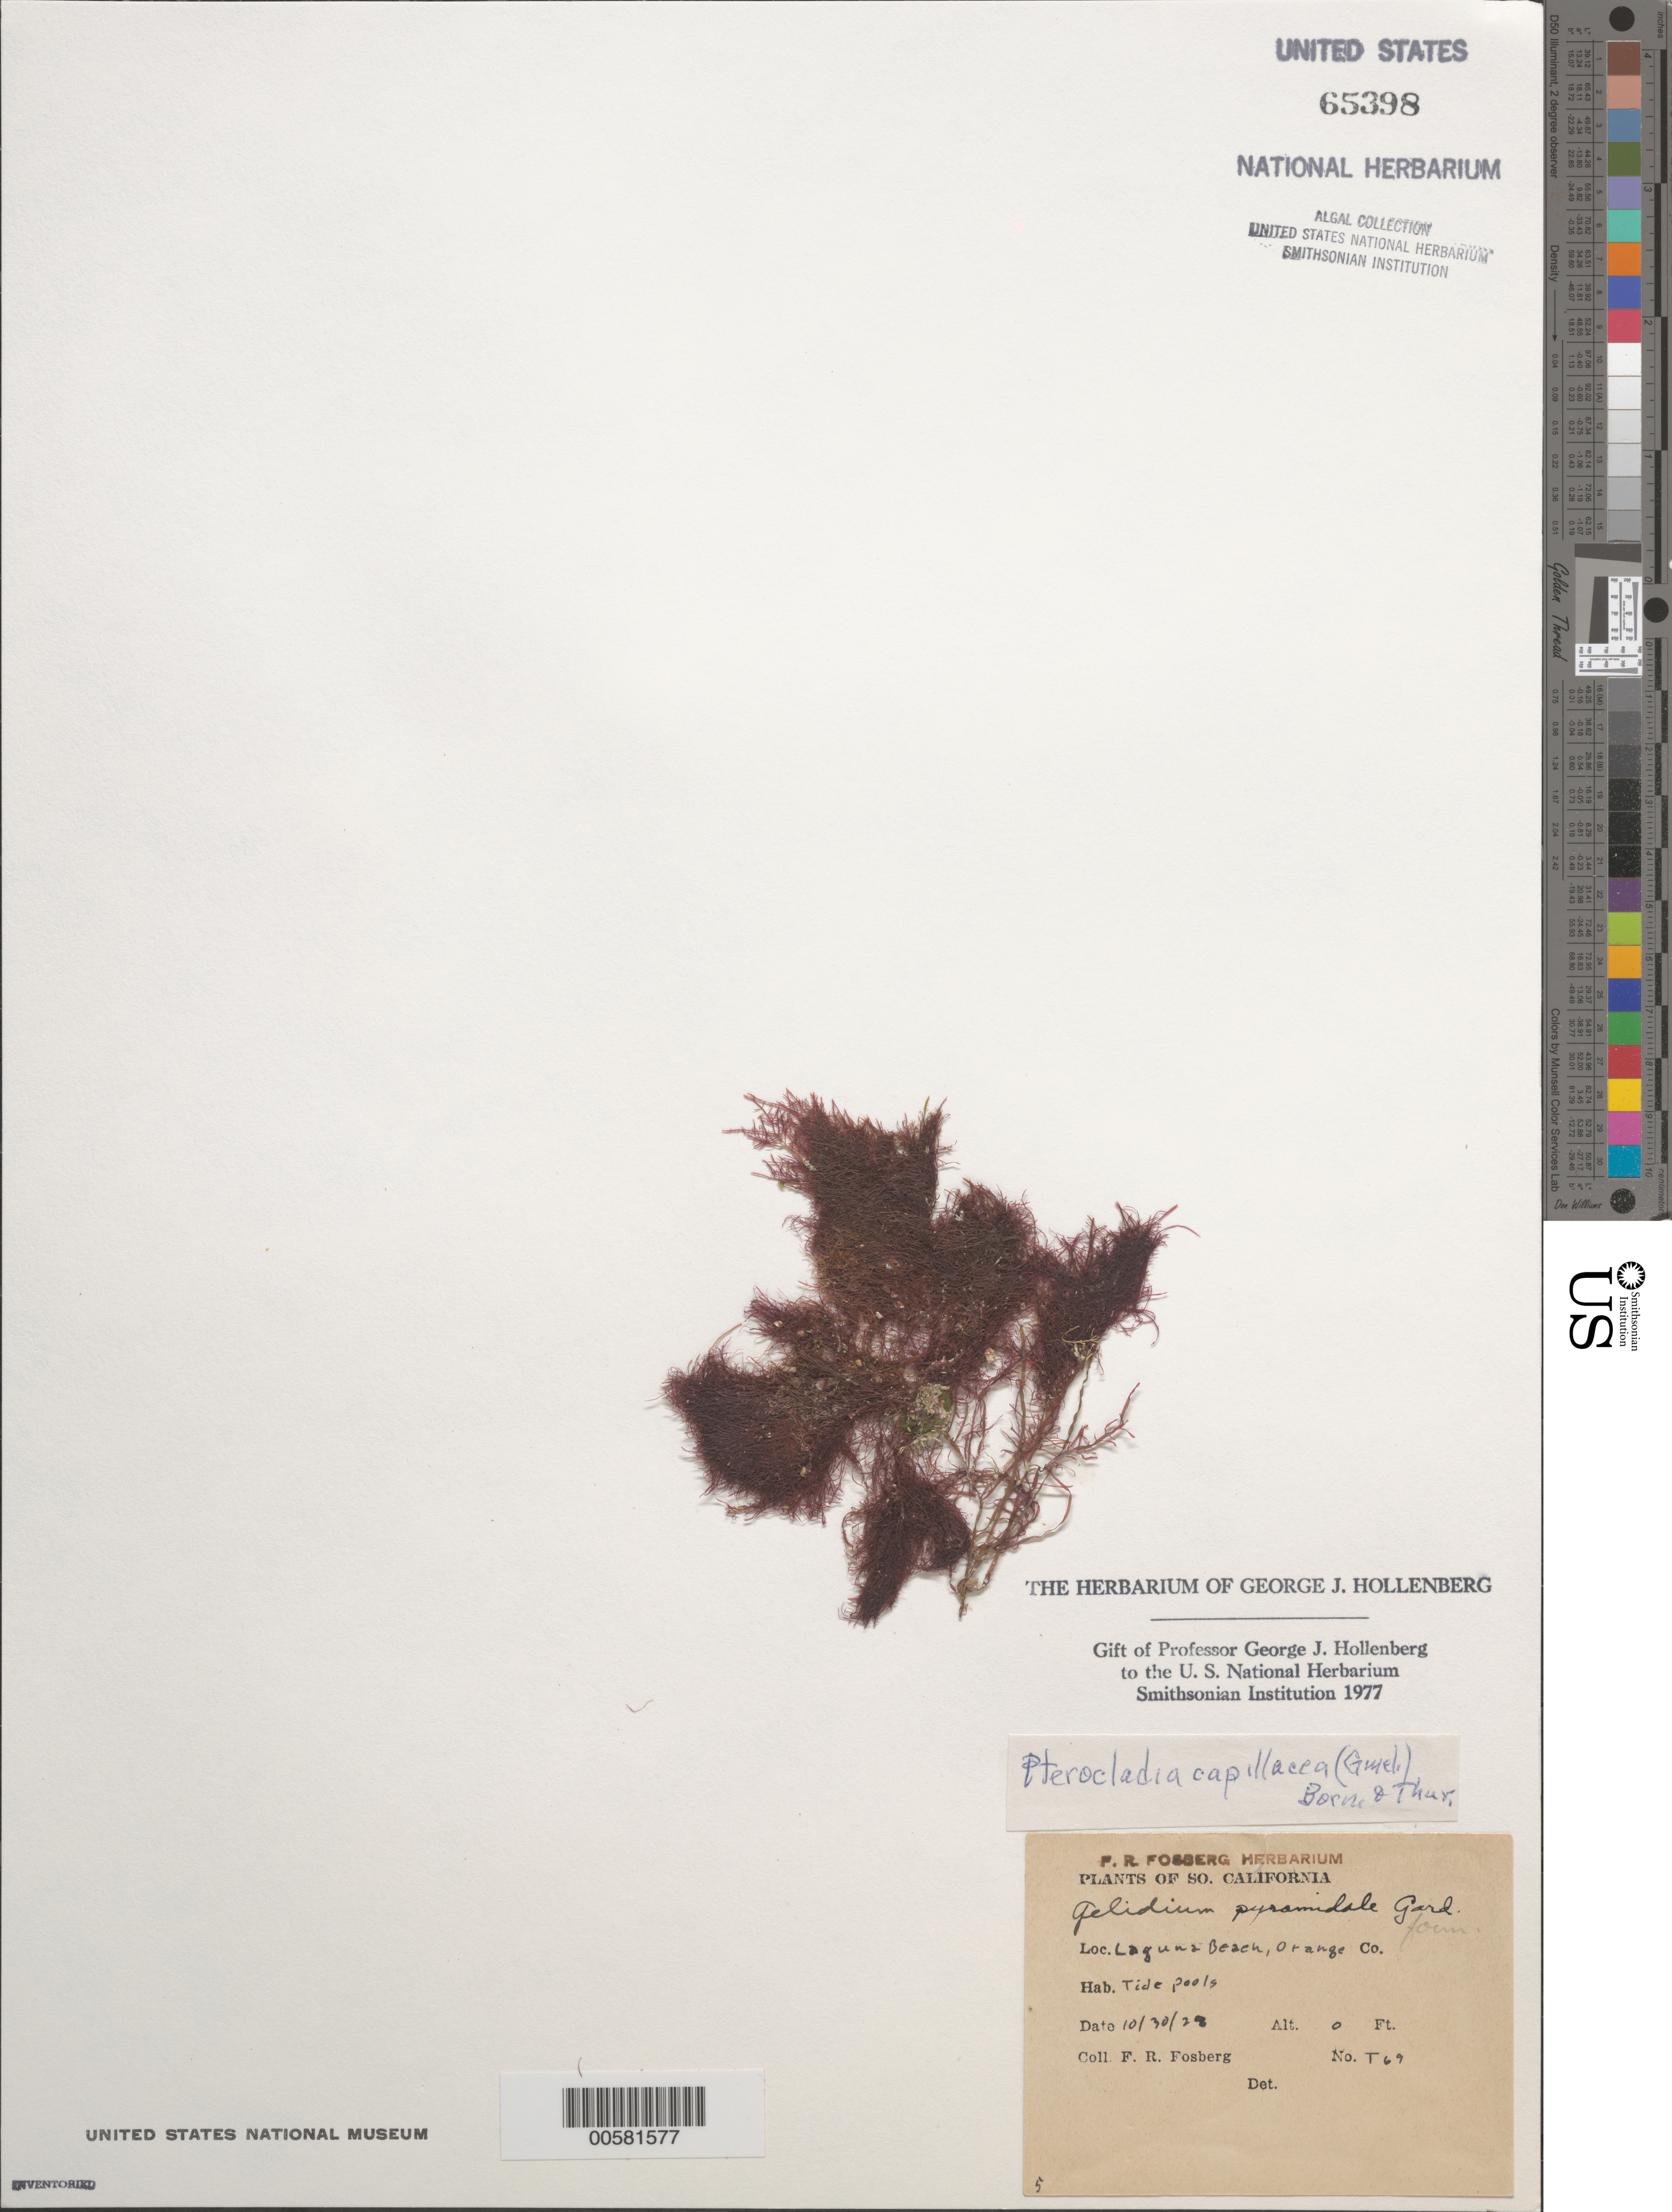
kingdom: Plantae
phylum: Rhodophyta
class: Florideophyceae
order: Gelidiales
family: Pterocladiaceae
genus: Pterocladiella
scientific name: Pterocladiella capillacea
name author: (S.G. Gmel.) Santelices & Hommers.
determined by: Algae name updating Project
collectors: F. R. Fosberg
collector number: T69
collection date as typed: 30 Oct 1928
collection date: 1928-10-30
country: United States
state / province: California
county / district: Orange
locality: Laguna Beach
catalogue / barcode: US 65398